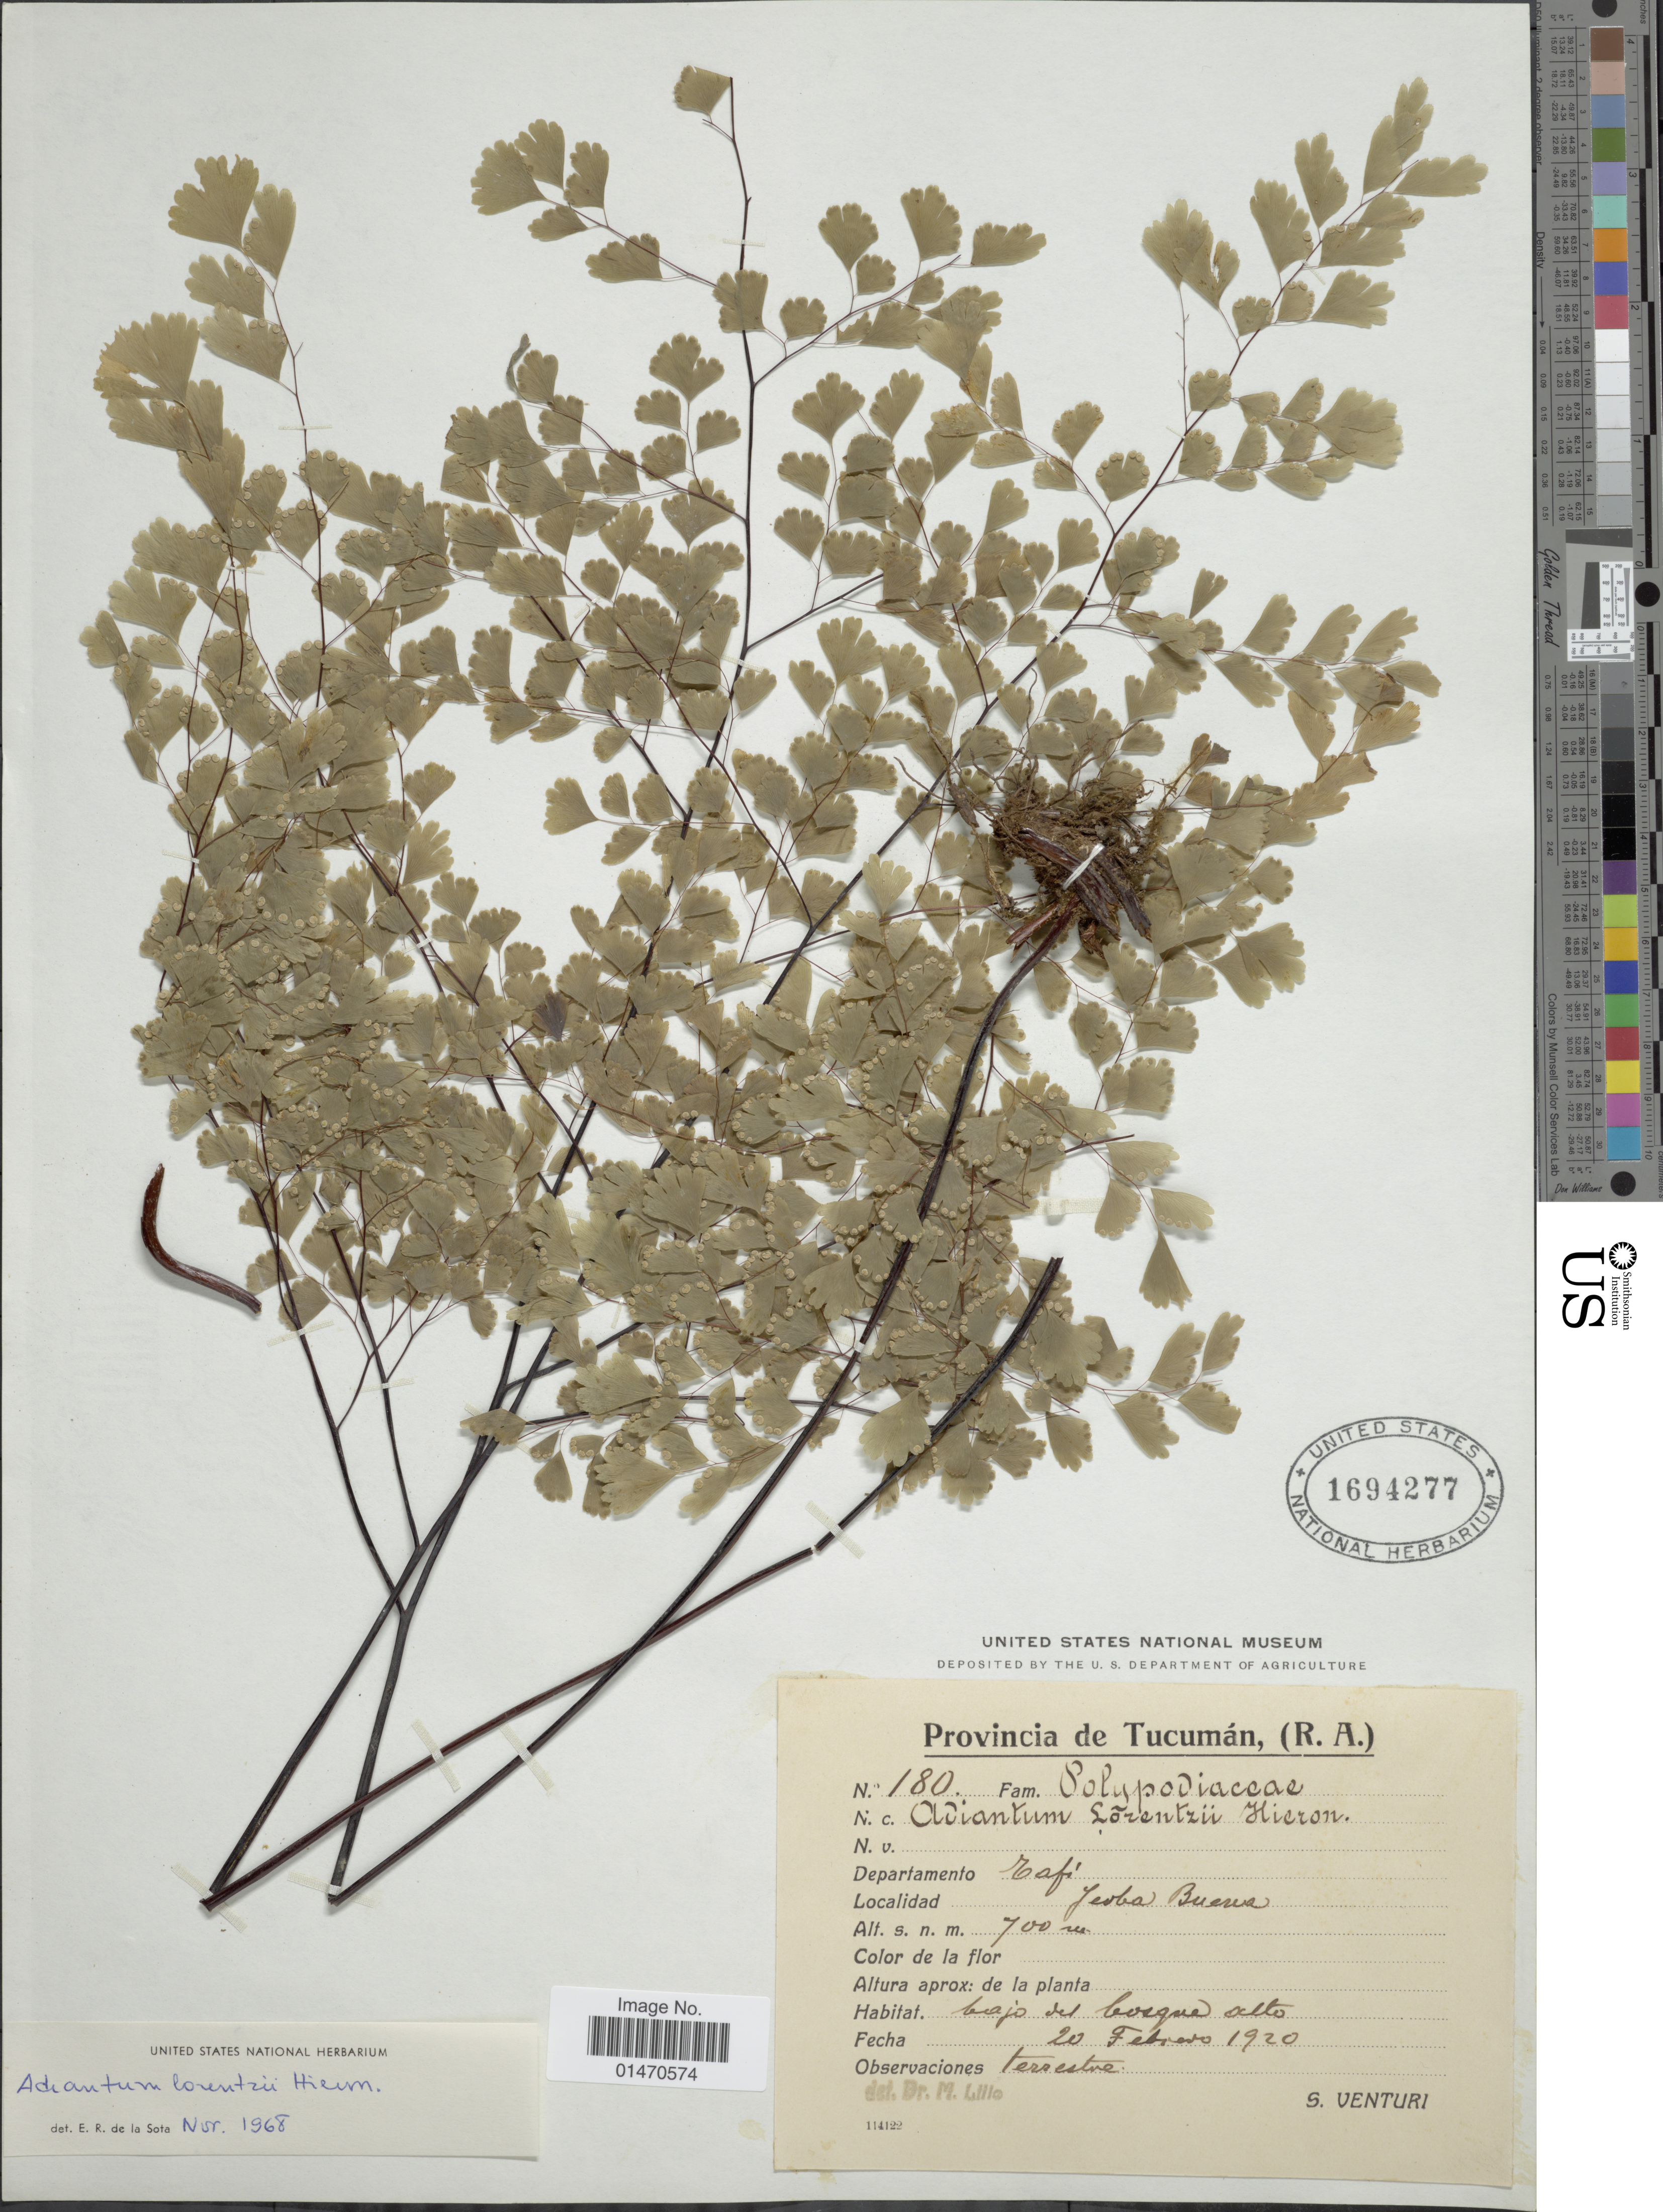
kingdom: Plantae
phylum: Tracheophyta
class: Polypodiopsida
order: Polypodiales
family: Pteridaceae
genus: Adiantum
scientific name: Adiantum lorentzii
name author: Hieron.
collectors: S. Venturi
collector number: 180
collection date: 1920-02-20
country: Argentina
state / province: Tucuman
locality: Yerba Buena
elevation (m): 700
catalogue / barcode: US 1694277